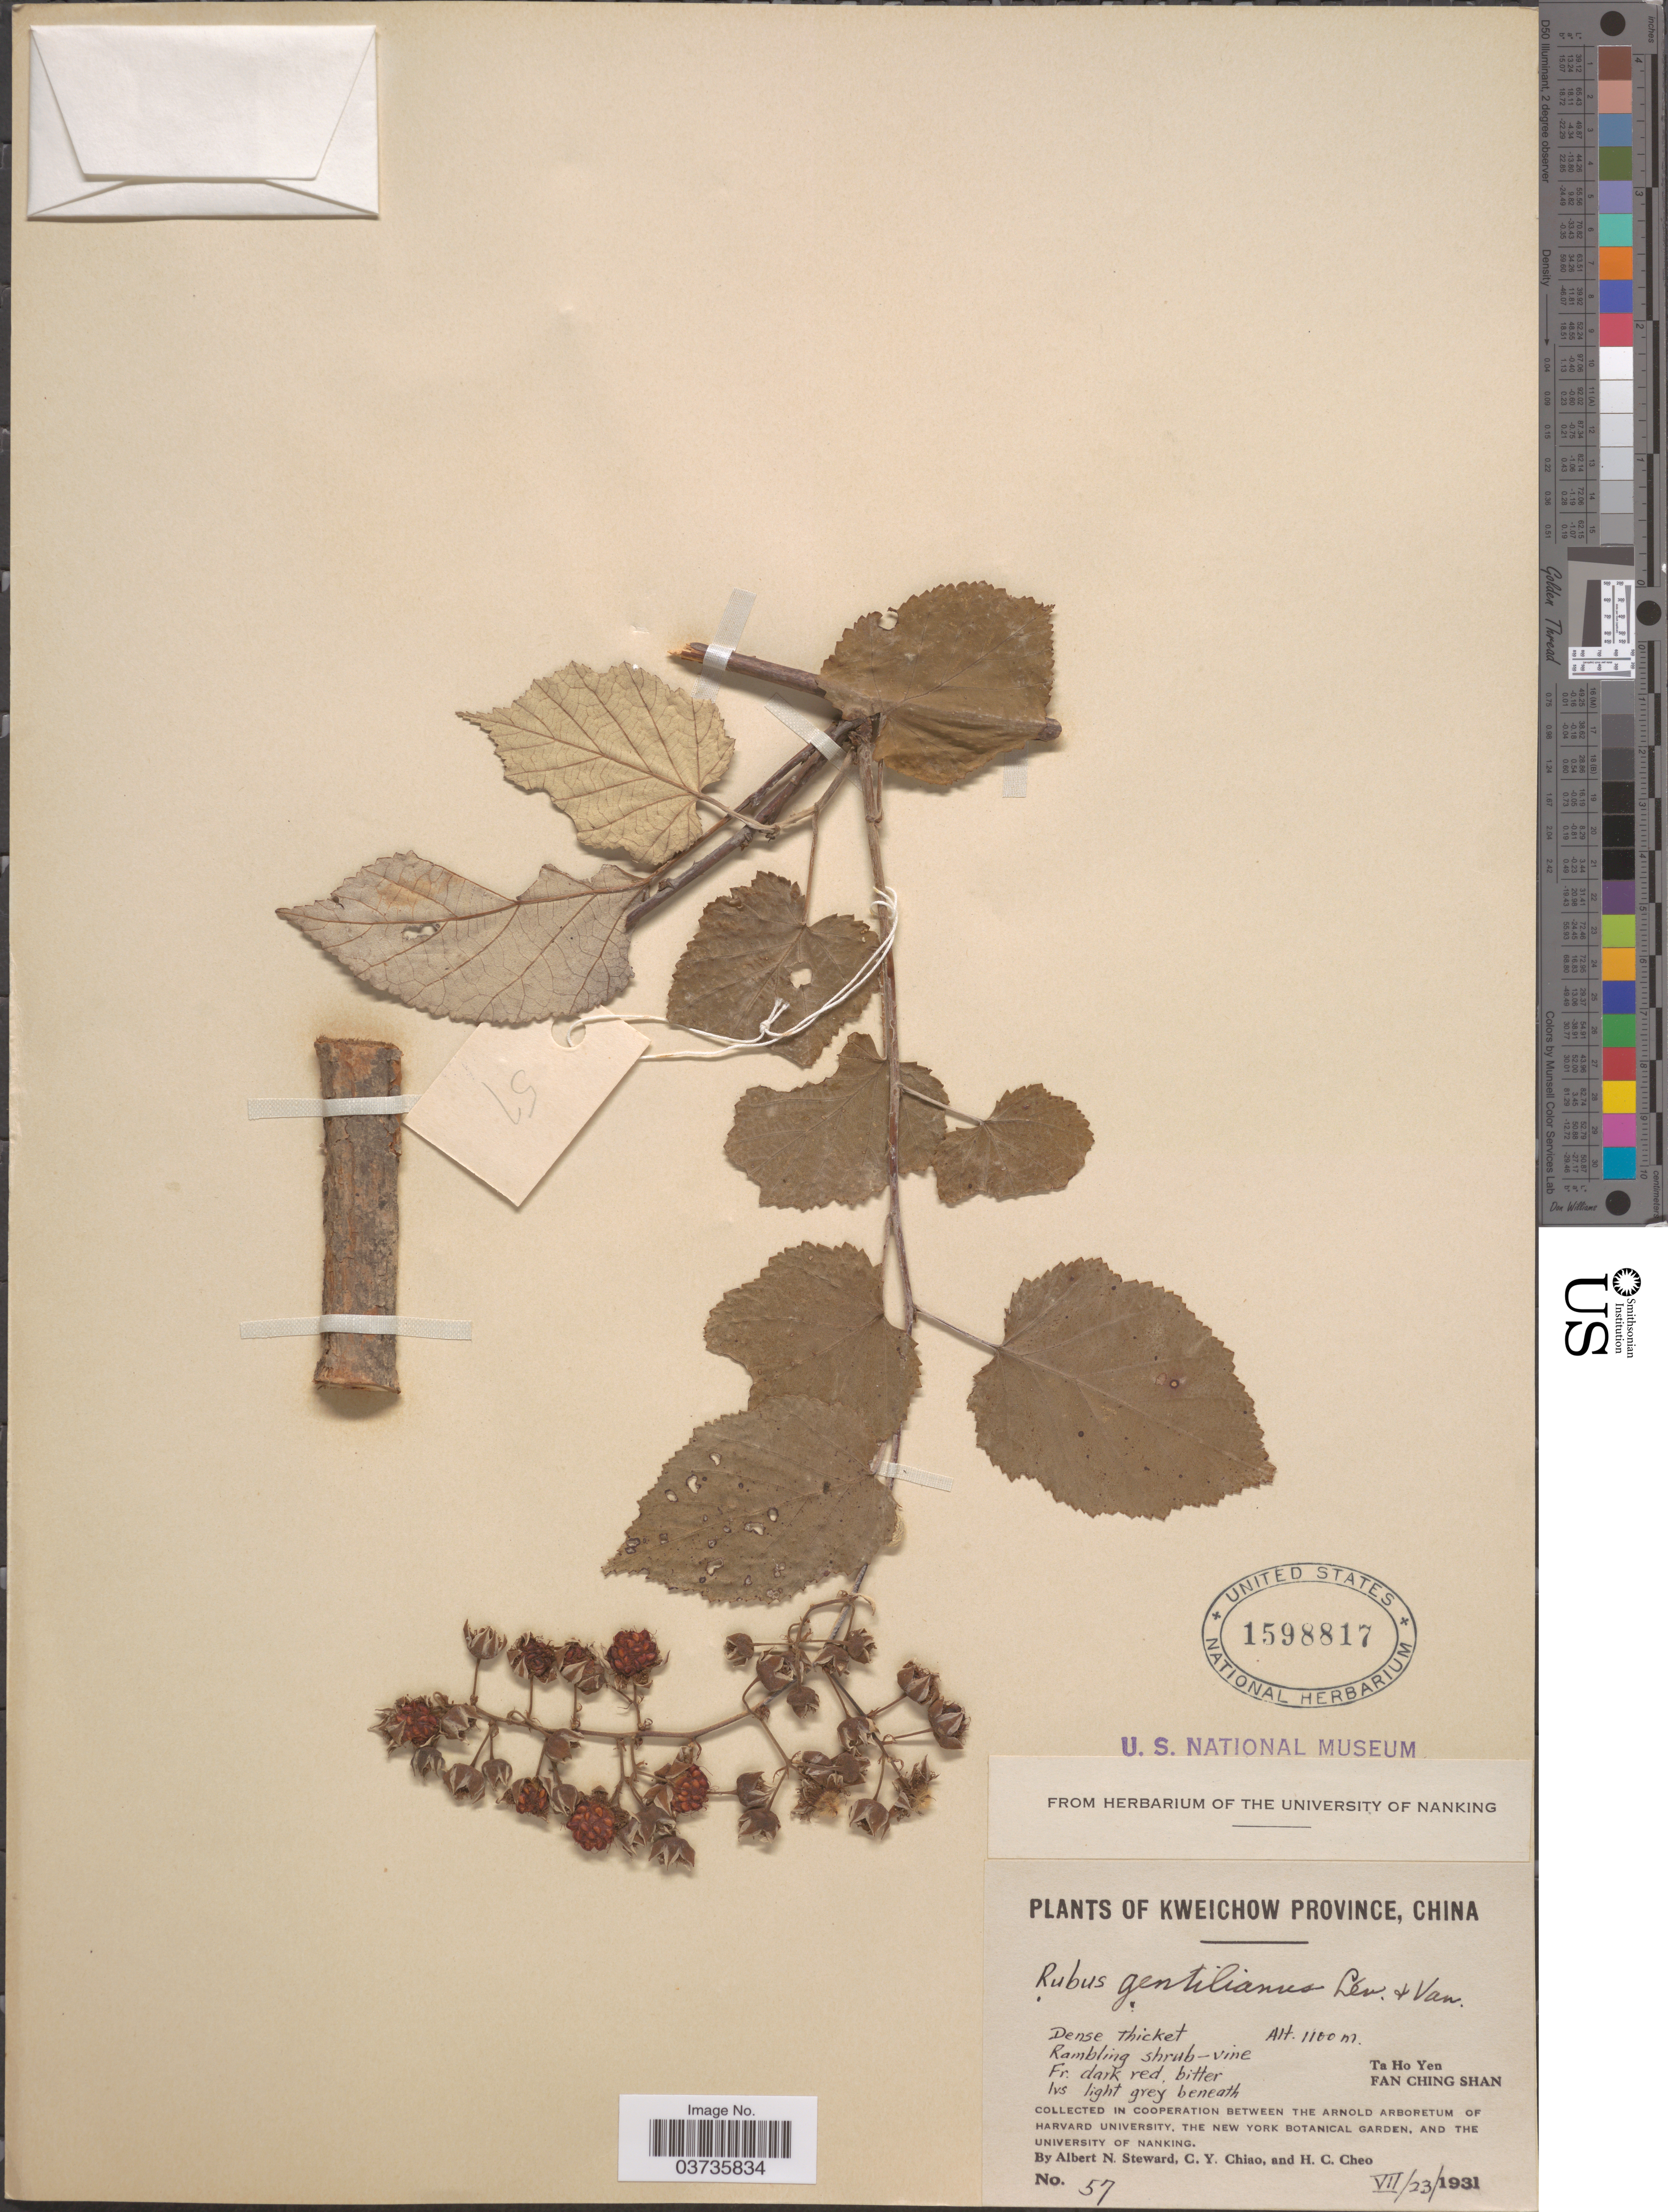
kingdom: Plantae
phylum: Tracheophyta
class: Magnoliopsida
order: Rosales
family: Rosaceae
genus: Rubus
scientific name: Rubus gentilianus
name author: H. Lév. & Vaniot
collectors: A. N. Steward, C. Y. Chiao & H. Cheo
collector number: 57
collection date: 1931-07-23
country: China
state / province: Guizhou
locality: Kweichow Province. Ta Ho Yen. Fan Ching Shan.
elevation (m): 1100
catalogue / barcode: US 1598817